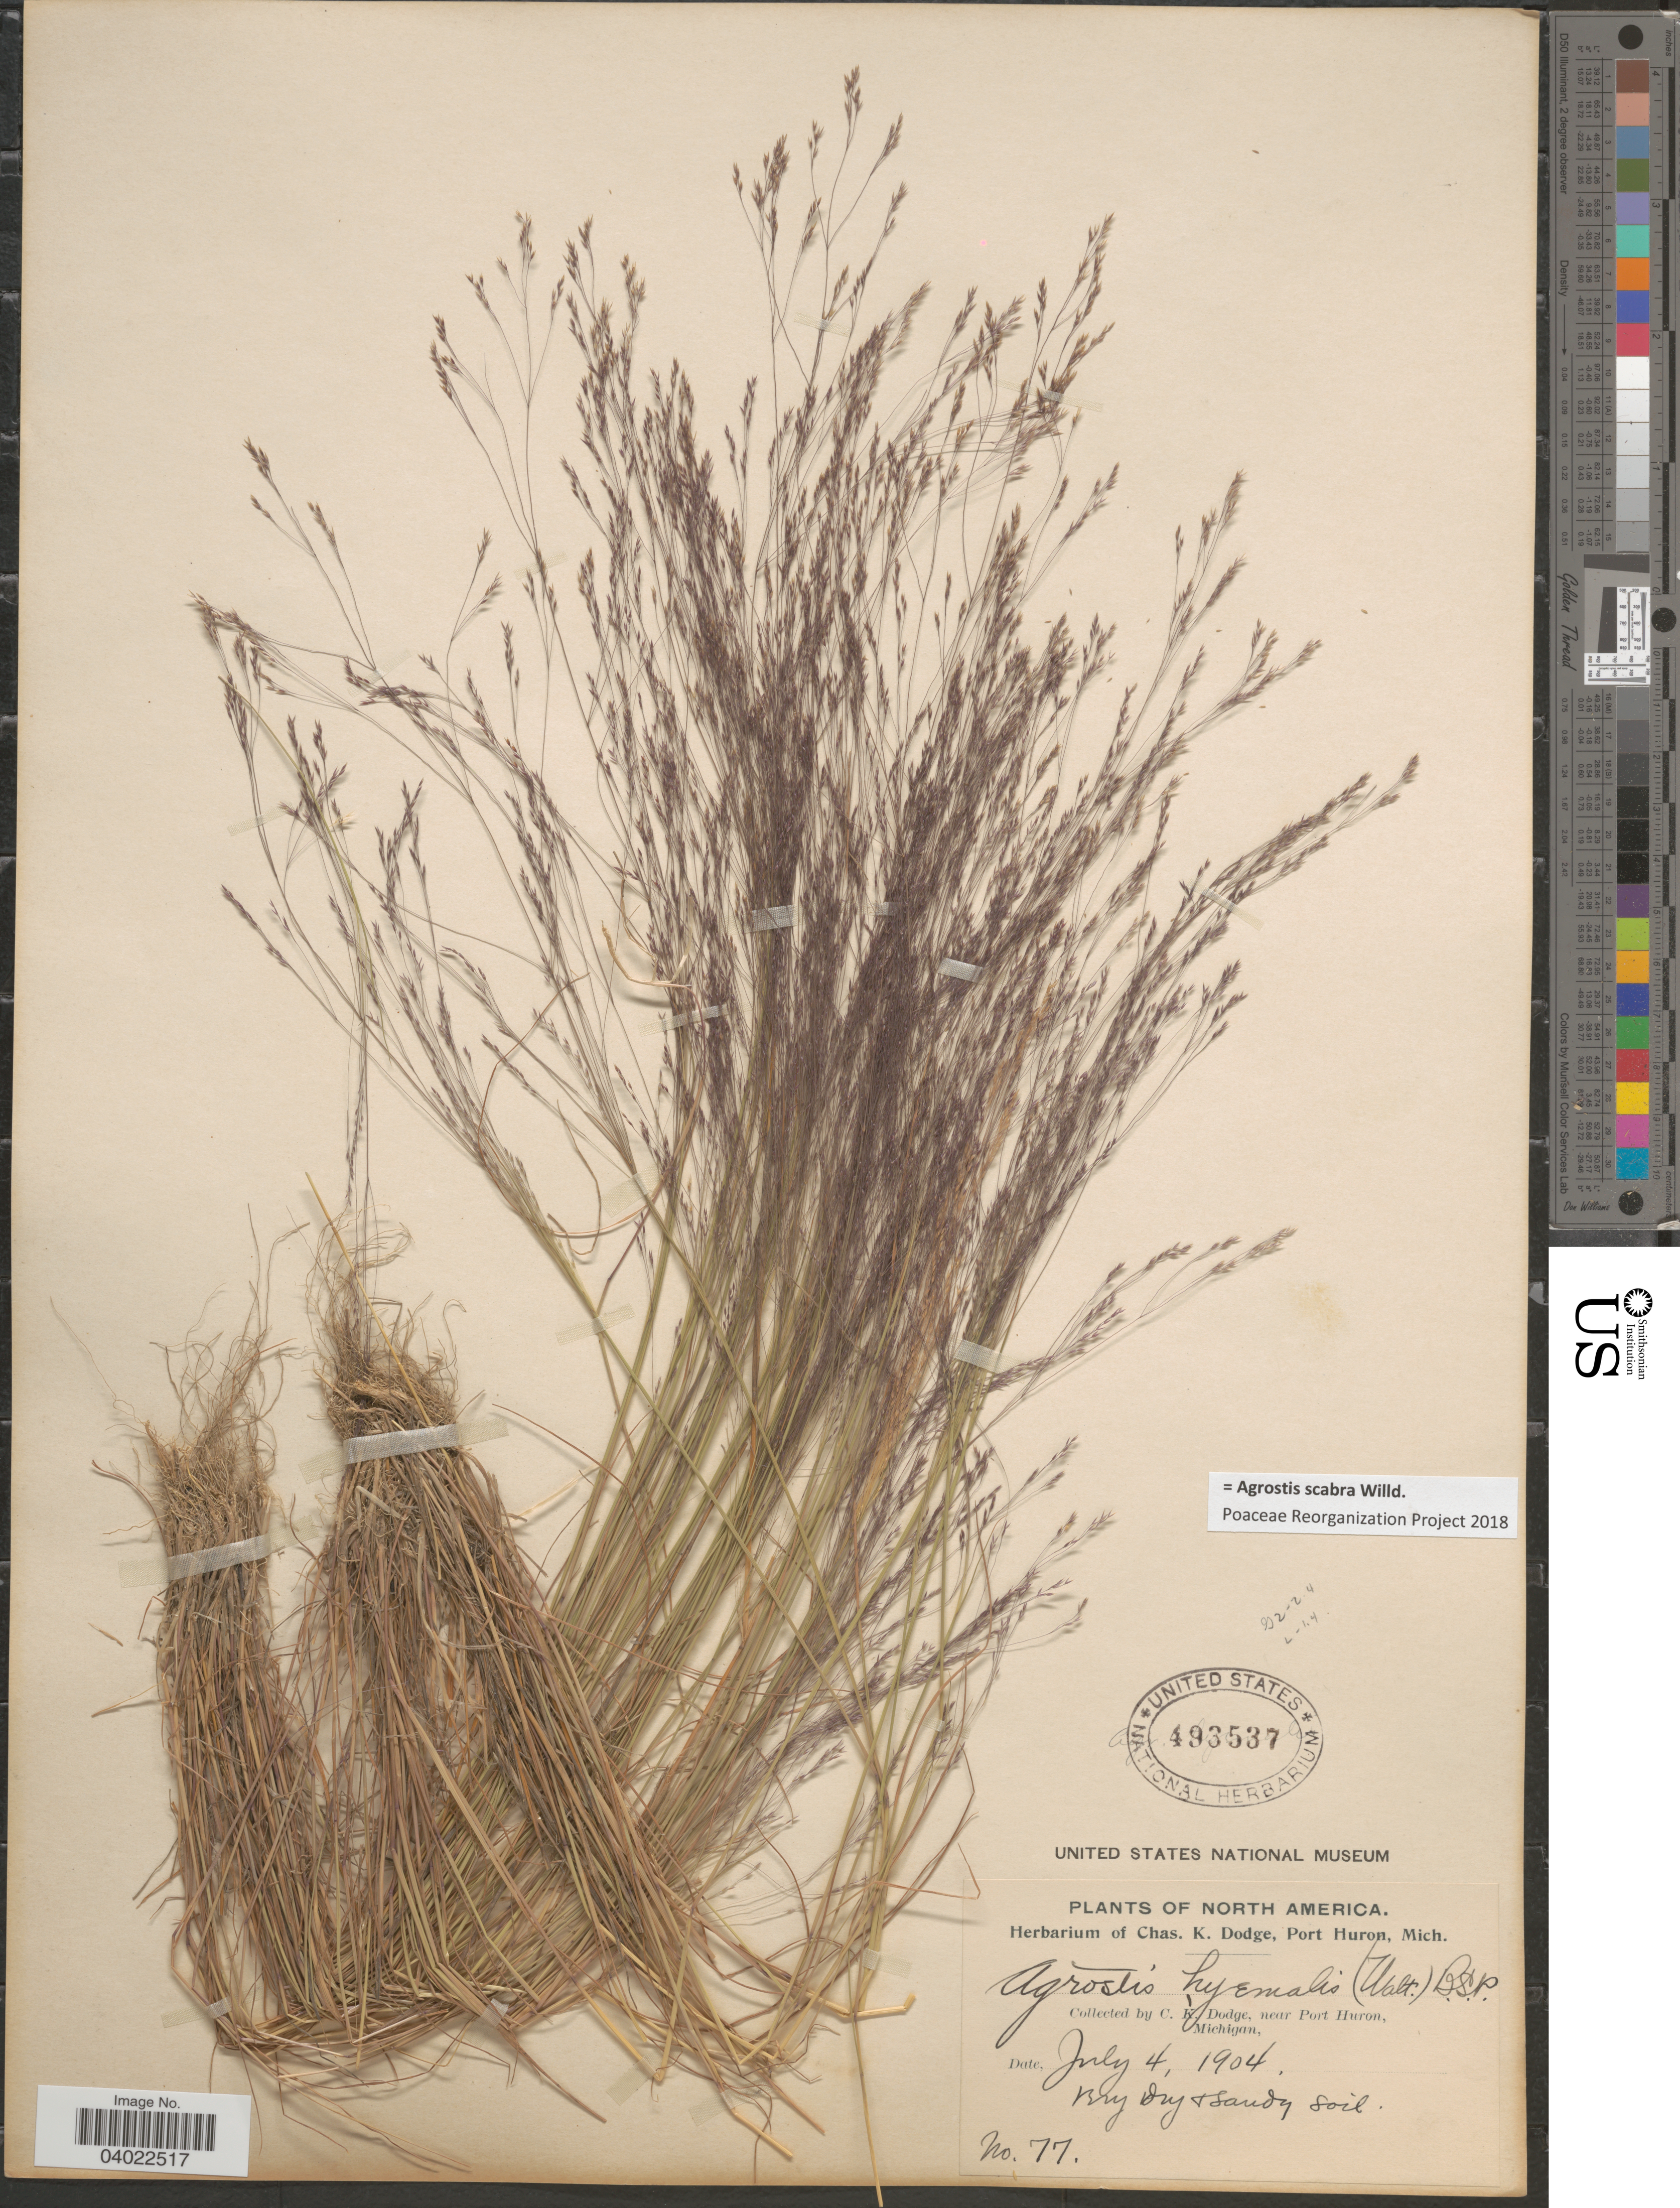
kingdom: Plantae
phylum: Tracheophyta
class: Liliopsida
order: Poales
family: Poaceae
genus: Agrostis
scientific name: Agrostis scabra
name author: Willd.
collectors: C. Dodge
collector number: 77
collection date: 1904-07-04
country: United States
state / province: Michigan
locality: Near Port Huron.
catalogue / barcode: US 493537